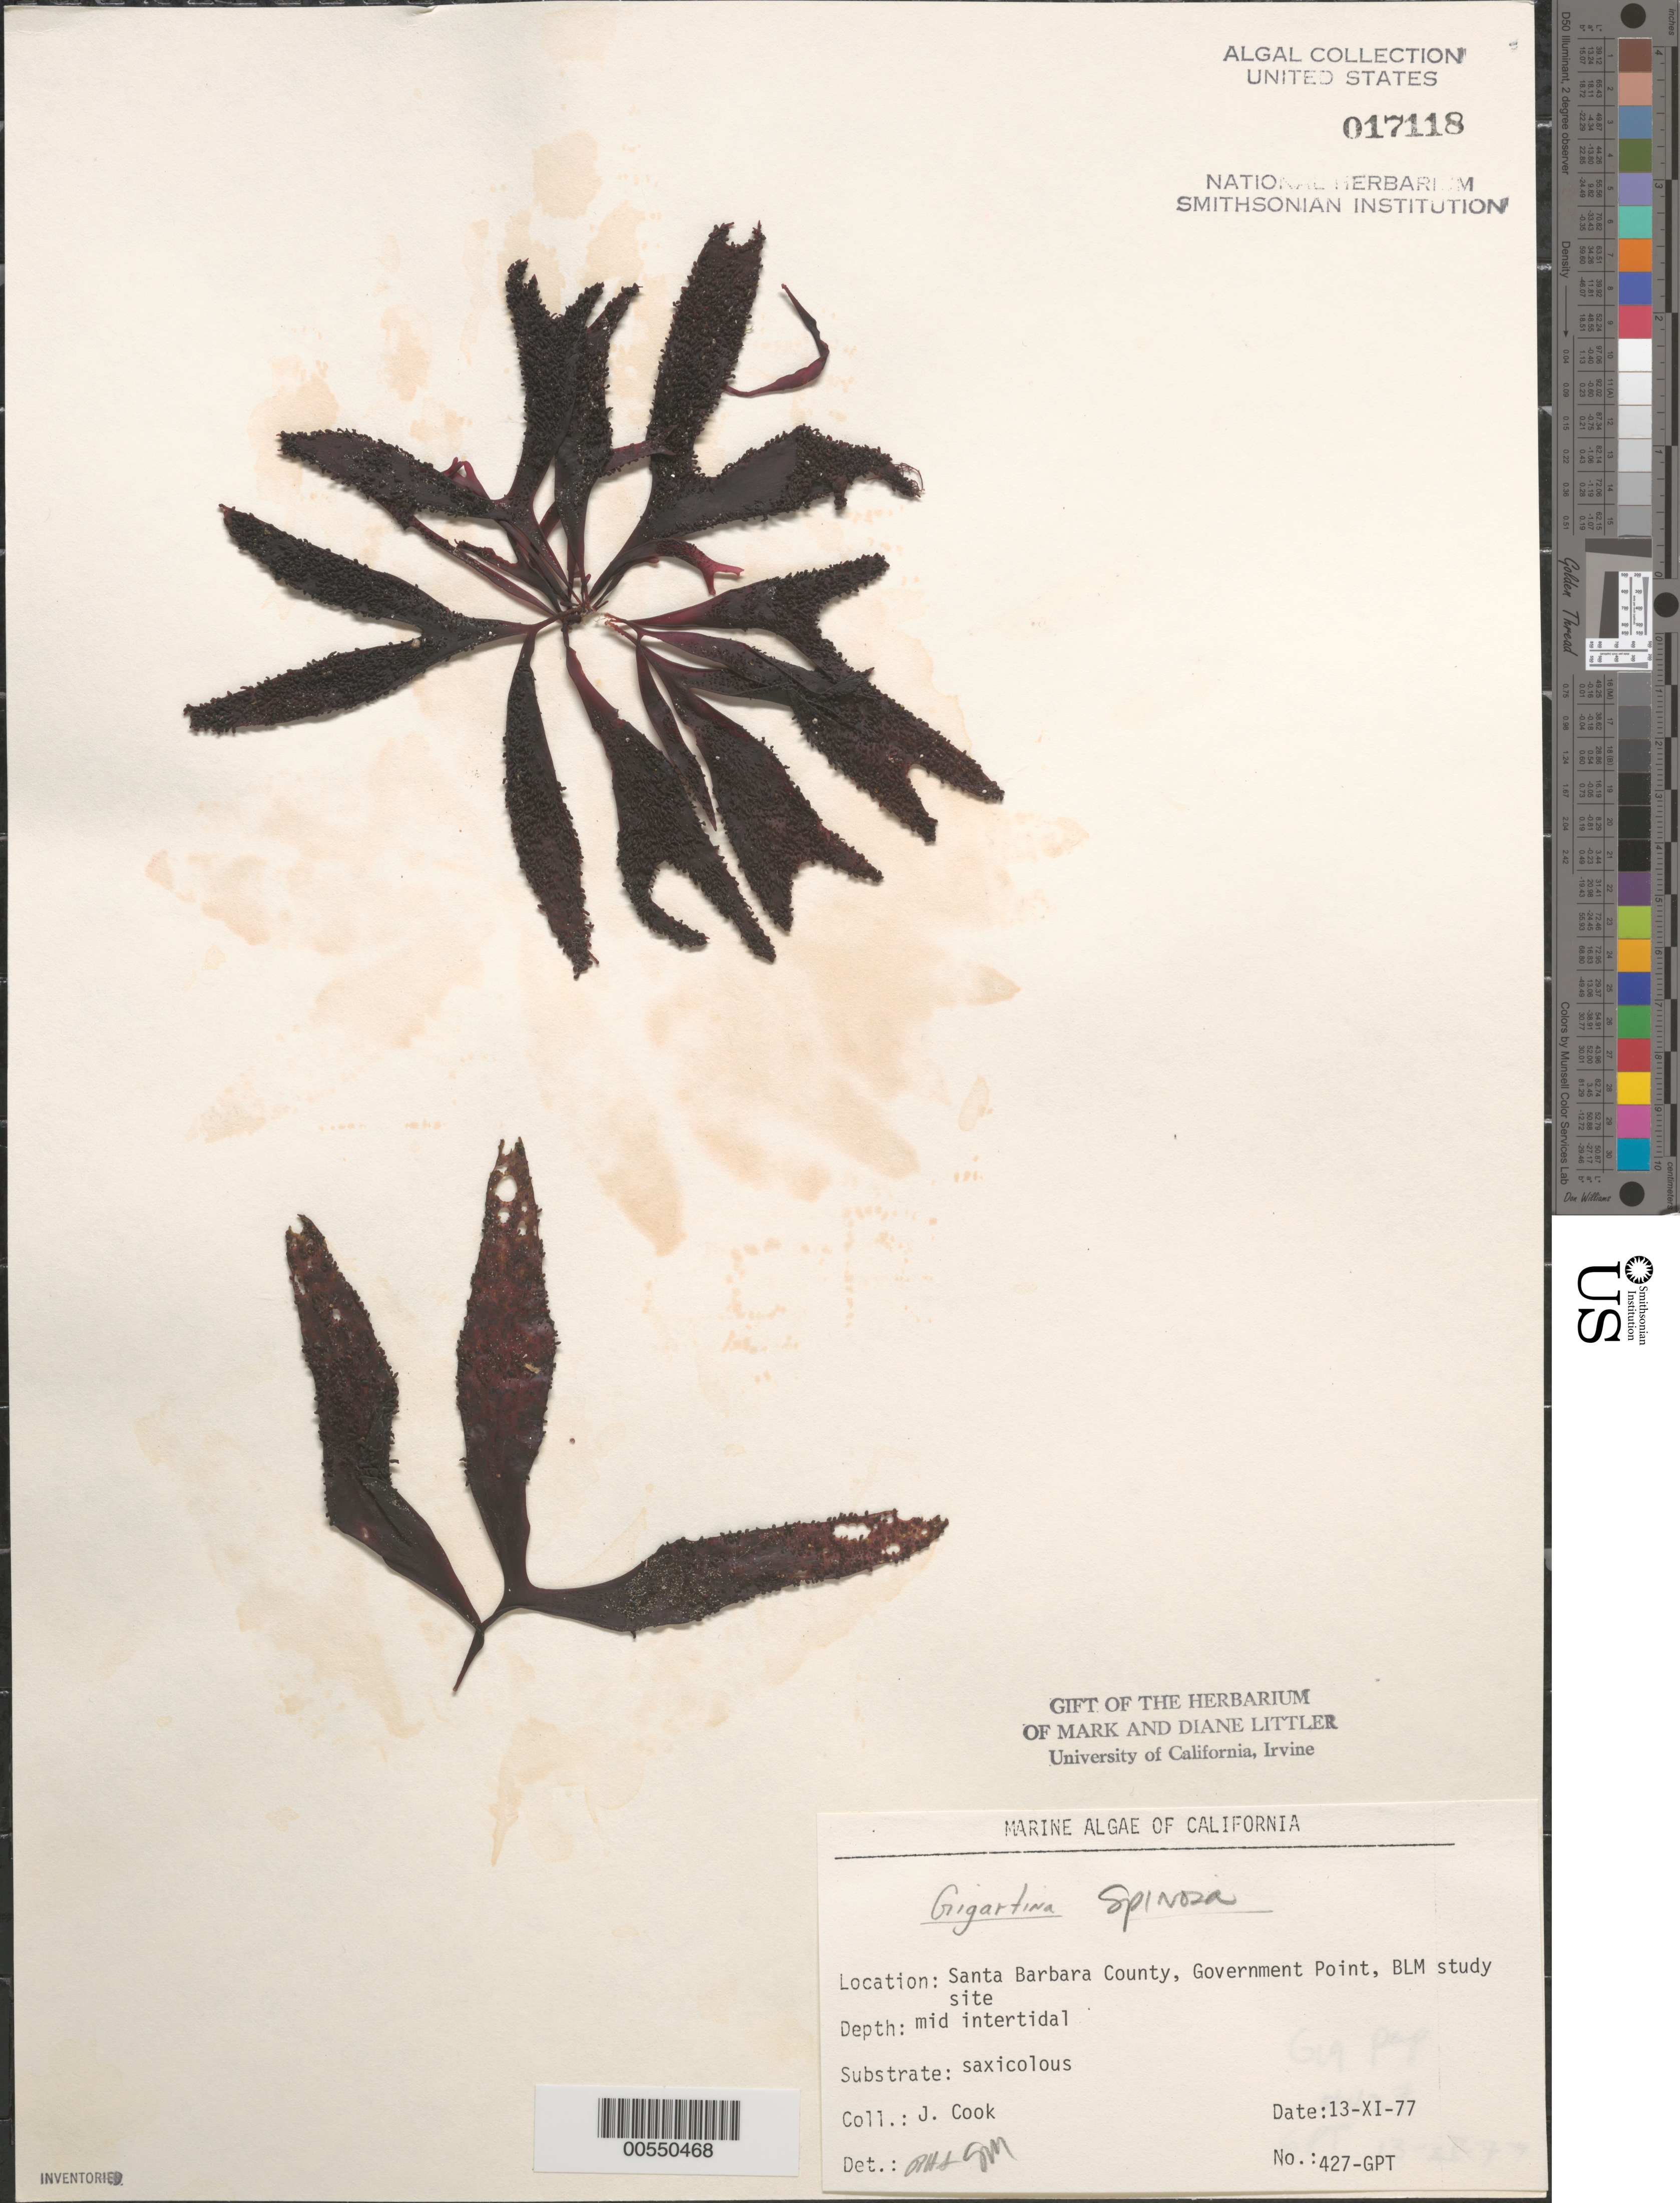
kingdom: Plantae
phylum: Rhodophyta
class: Florideophyceae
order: Gigartinales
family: Gigartinaceae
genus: Gigartina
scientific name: Gigartina spinosa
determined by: Sims, Robert H.; Murray, S. N.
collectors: J. Cook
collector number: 427-GPT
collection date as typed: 13 Nov 1977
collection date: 1977-11-13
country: United States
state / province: California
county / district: Santa Barbara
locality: Government Point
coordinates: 34 26'31"N, 120 24'06"W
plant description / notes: BLM-SOCALBIGHT Rocky Intertidal Survey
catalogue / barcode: US 17118